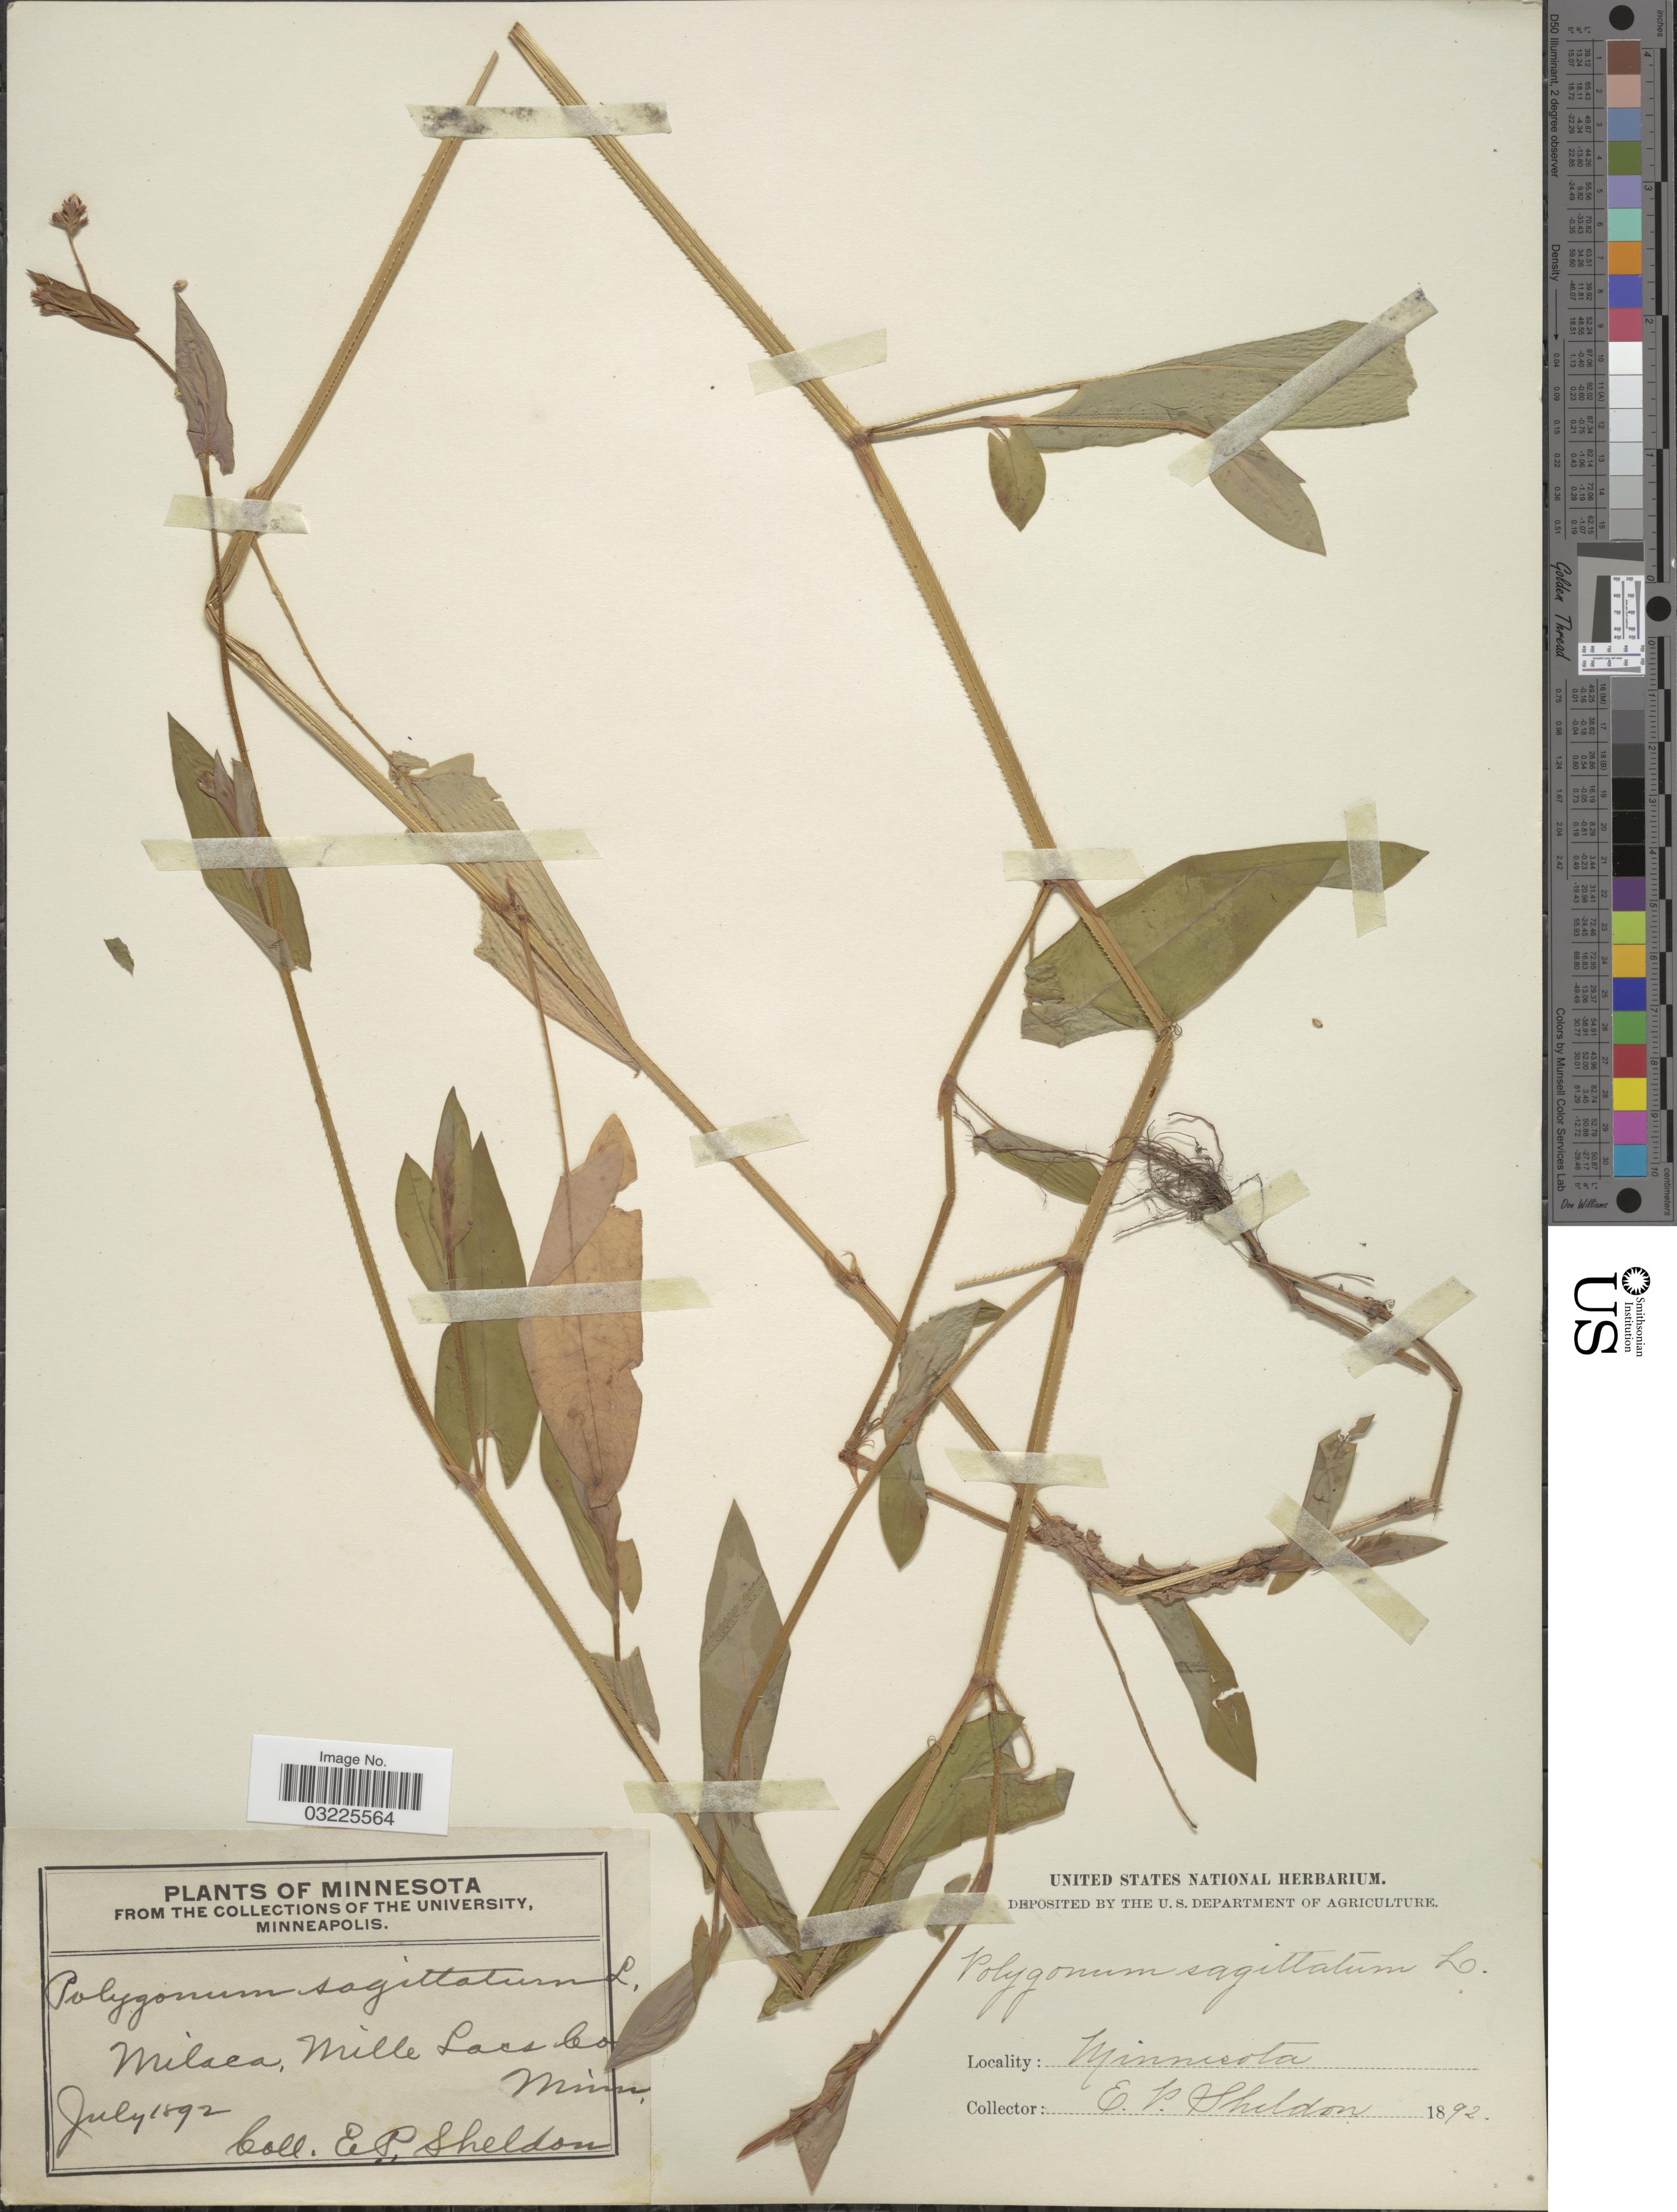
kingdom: Plantae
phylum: Tracheophyta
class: Magnoliopsida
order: Caryophyllales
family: Polygonaceae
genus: Persicaria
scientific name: Persicaria sagittata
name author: (L.) H. Gross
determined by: Atha, D. E.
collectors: E. P. Sheldon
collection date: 1892-07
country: United States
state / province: Minnesota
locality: Milaca, Mille Lacs Co.